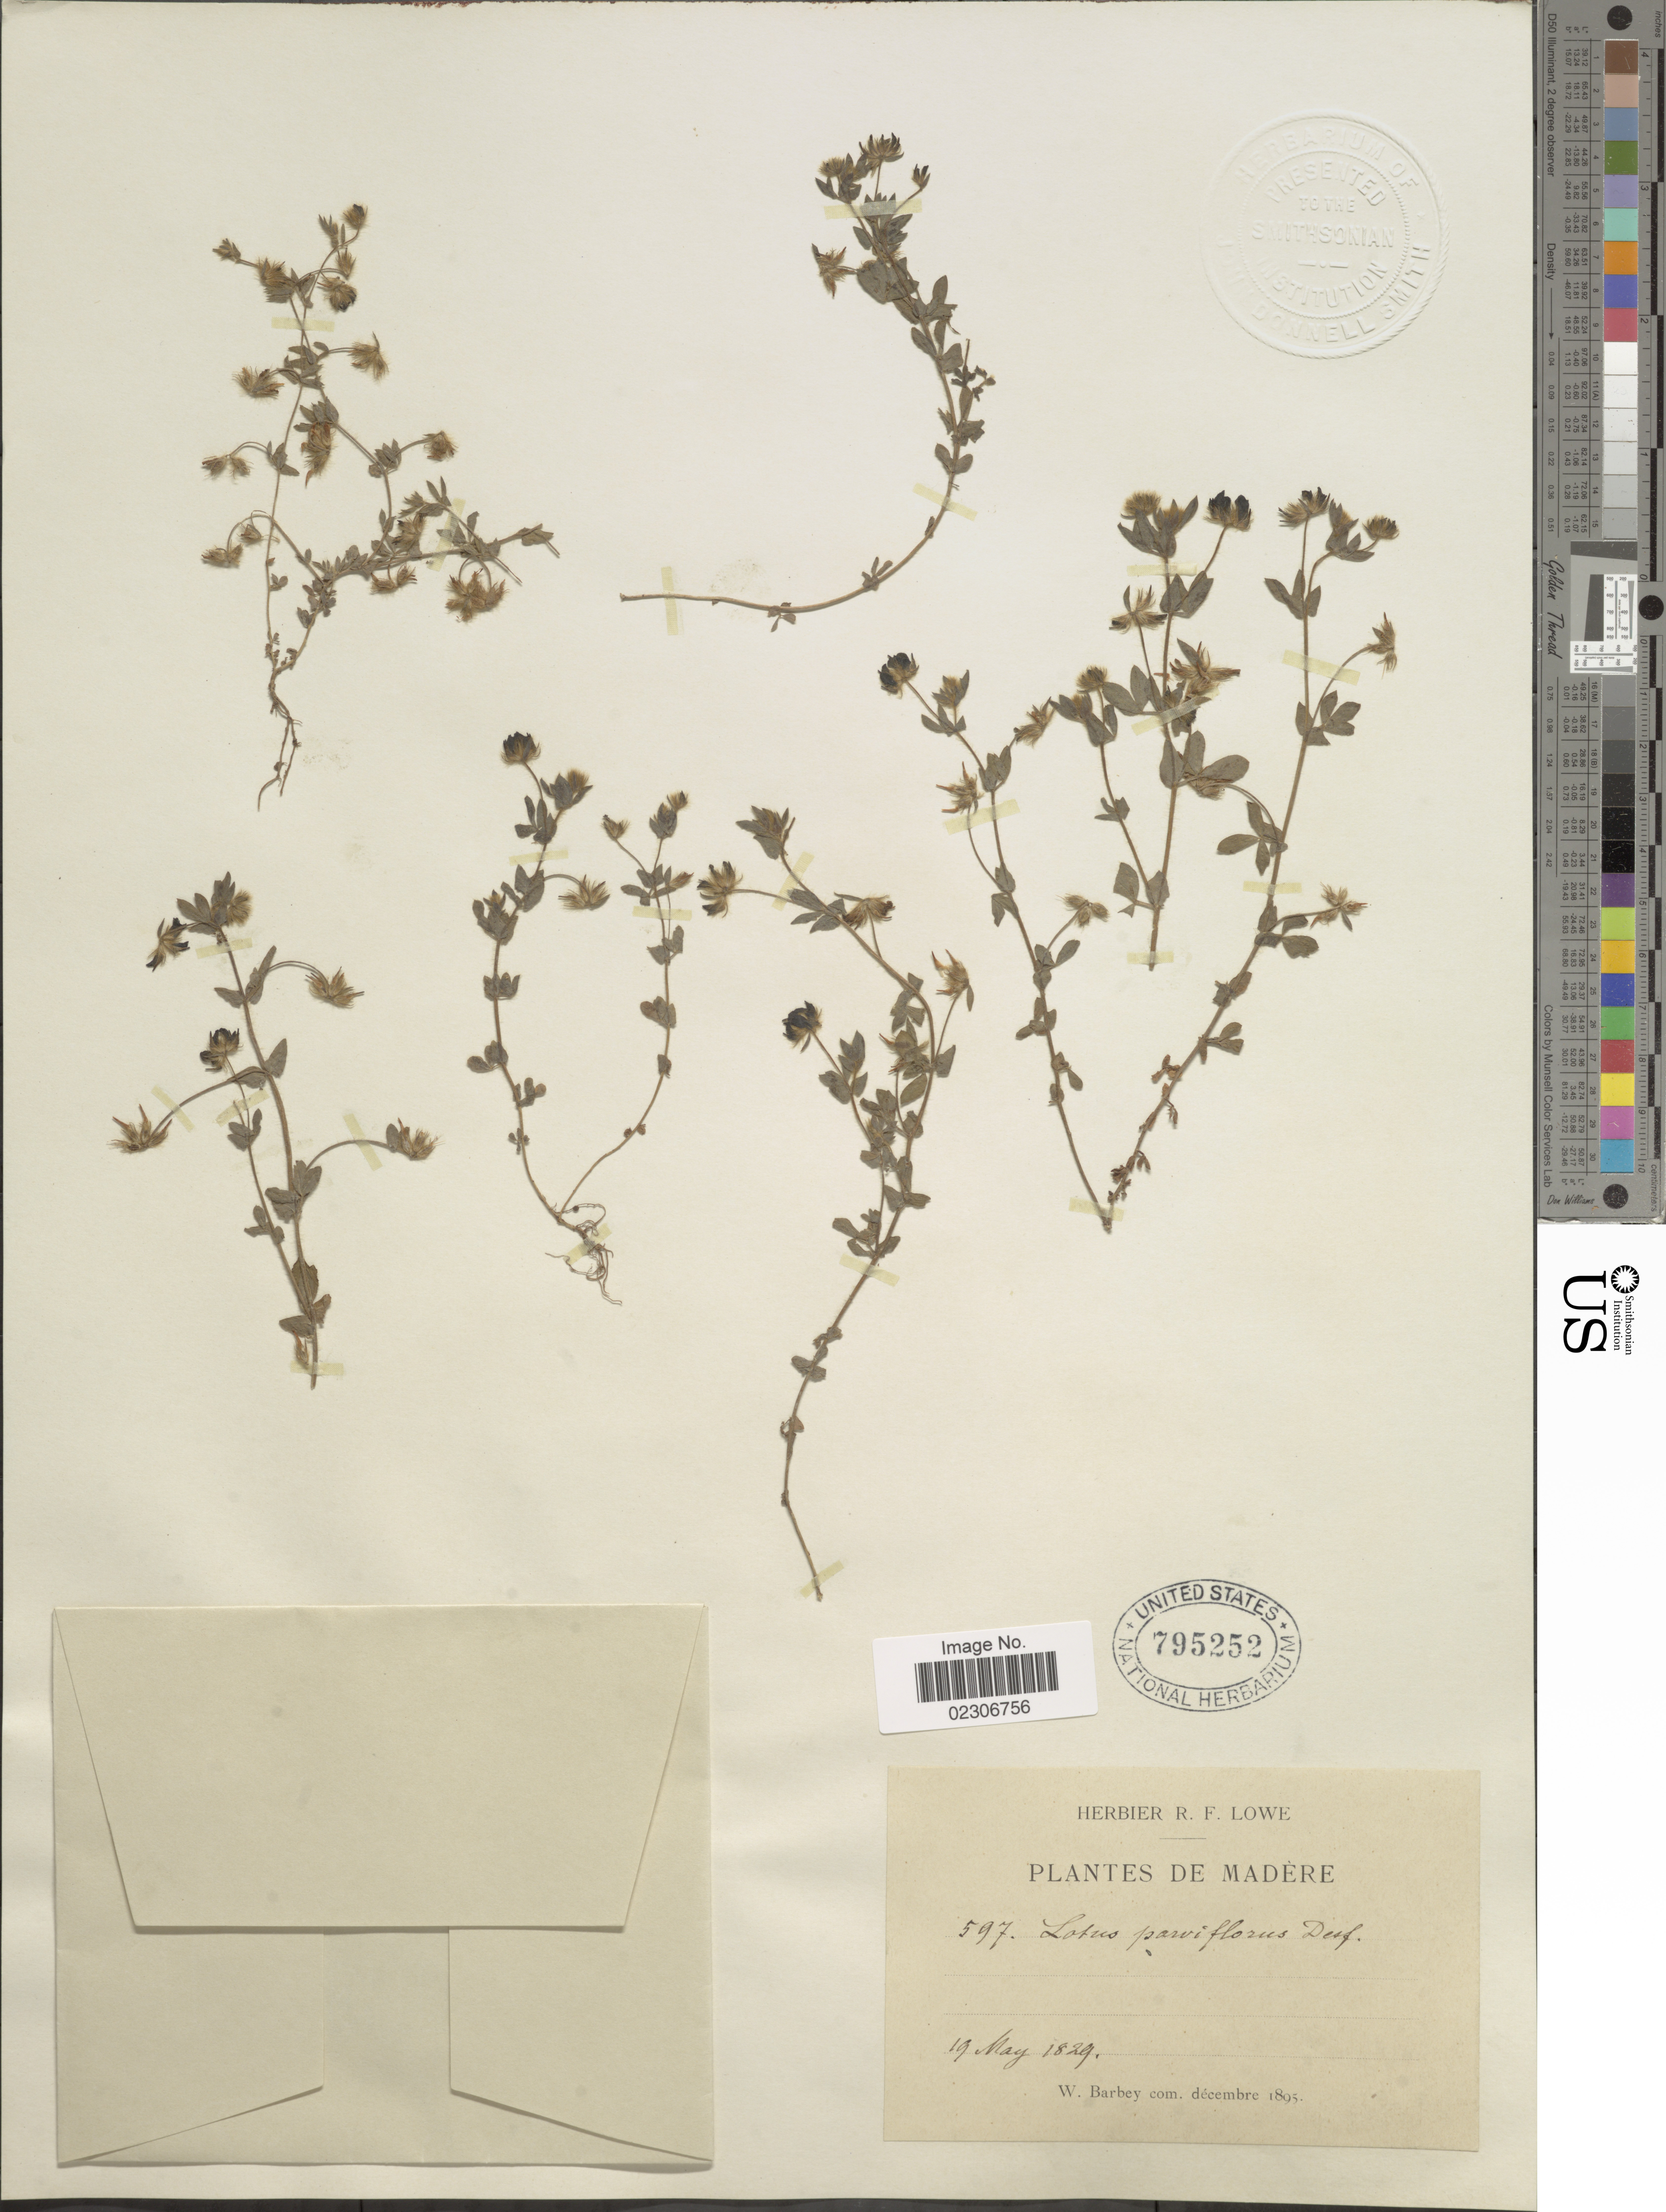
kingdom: Plantae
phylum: Tracheophyta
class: Magnoliopsida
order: Fabales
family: Fabaceae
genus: Lotus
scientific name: Lotus parviflorus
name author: Desf.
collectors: W. Barbey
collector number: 597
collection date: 1829-05-19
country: Portugal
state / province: Madeira (Aut. Reg.)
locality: Madere.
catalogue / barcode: US 795252